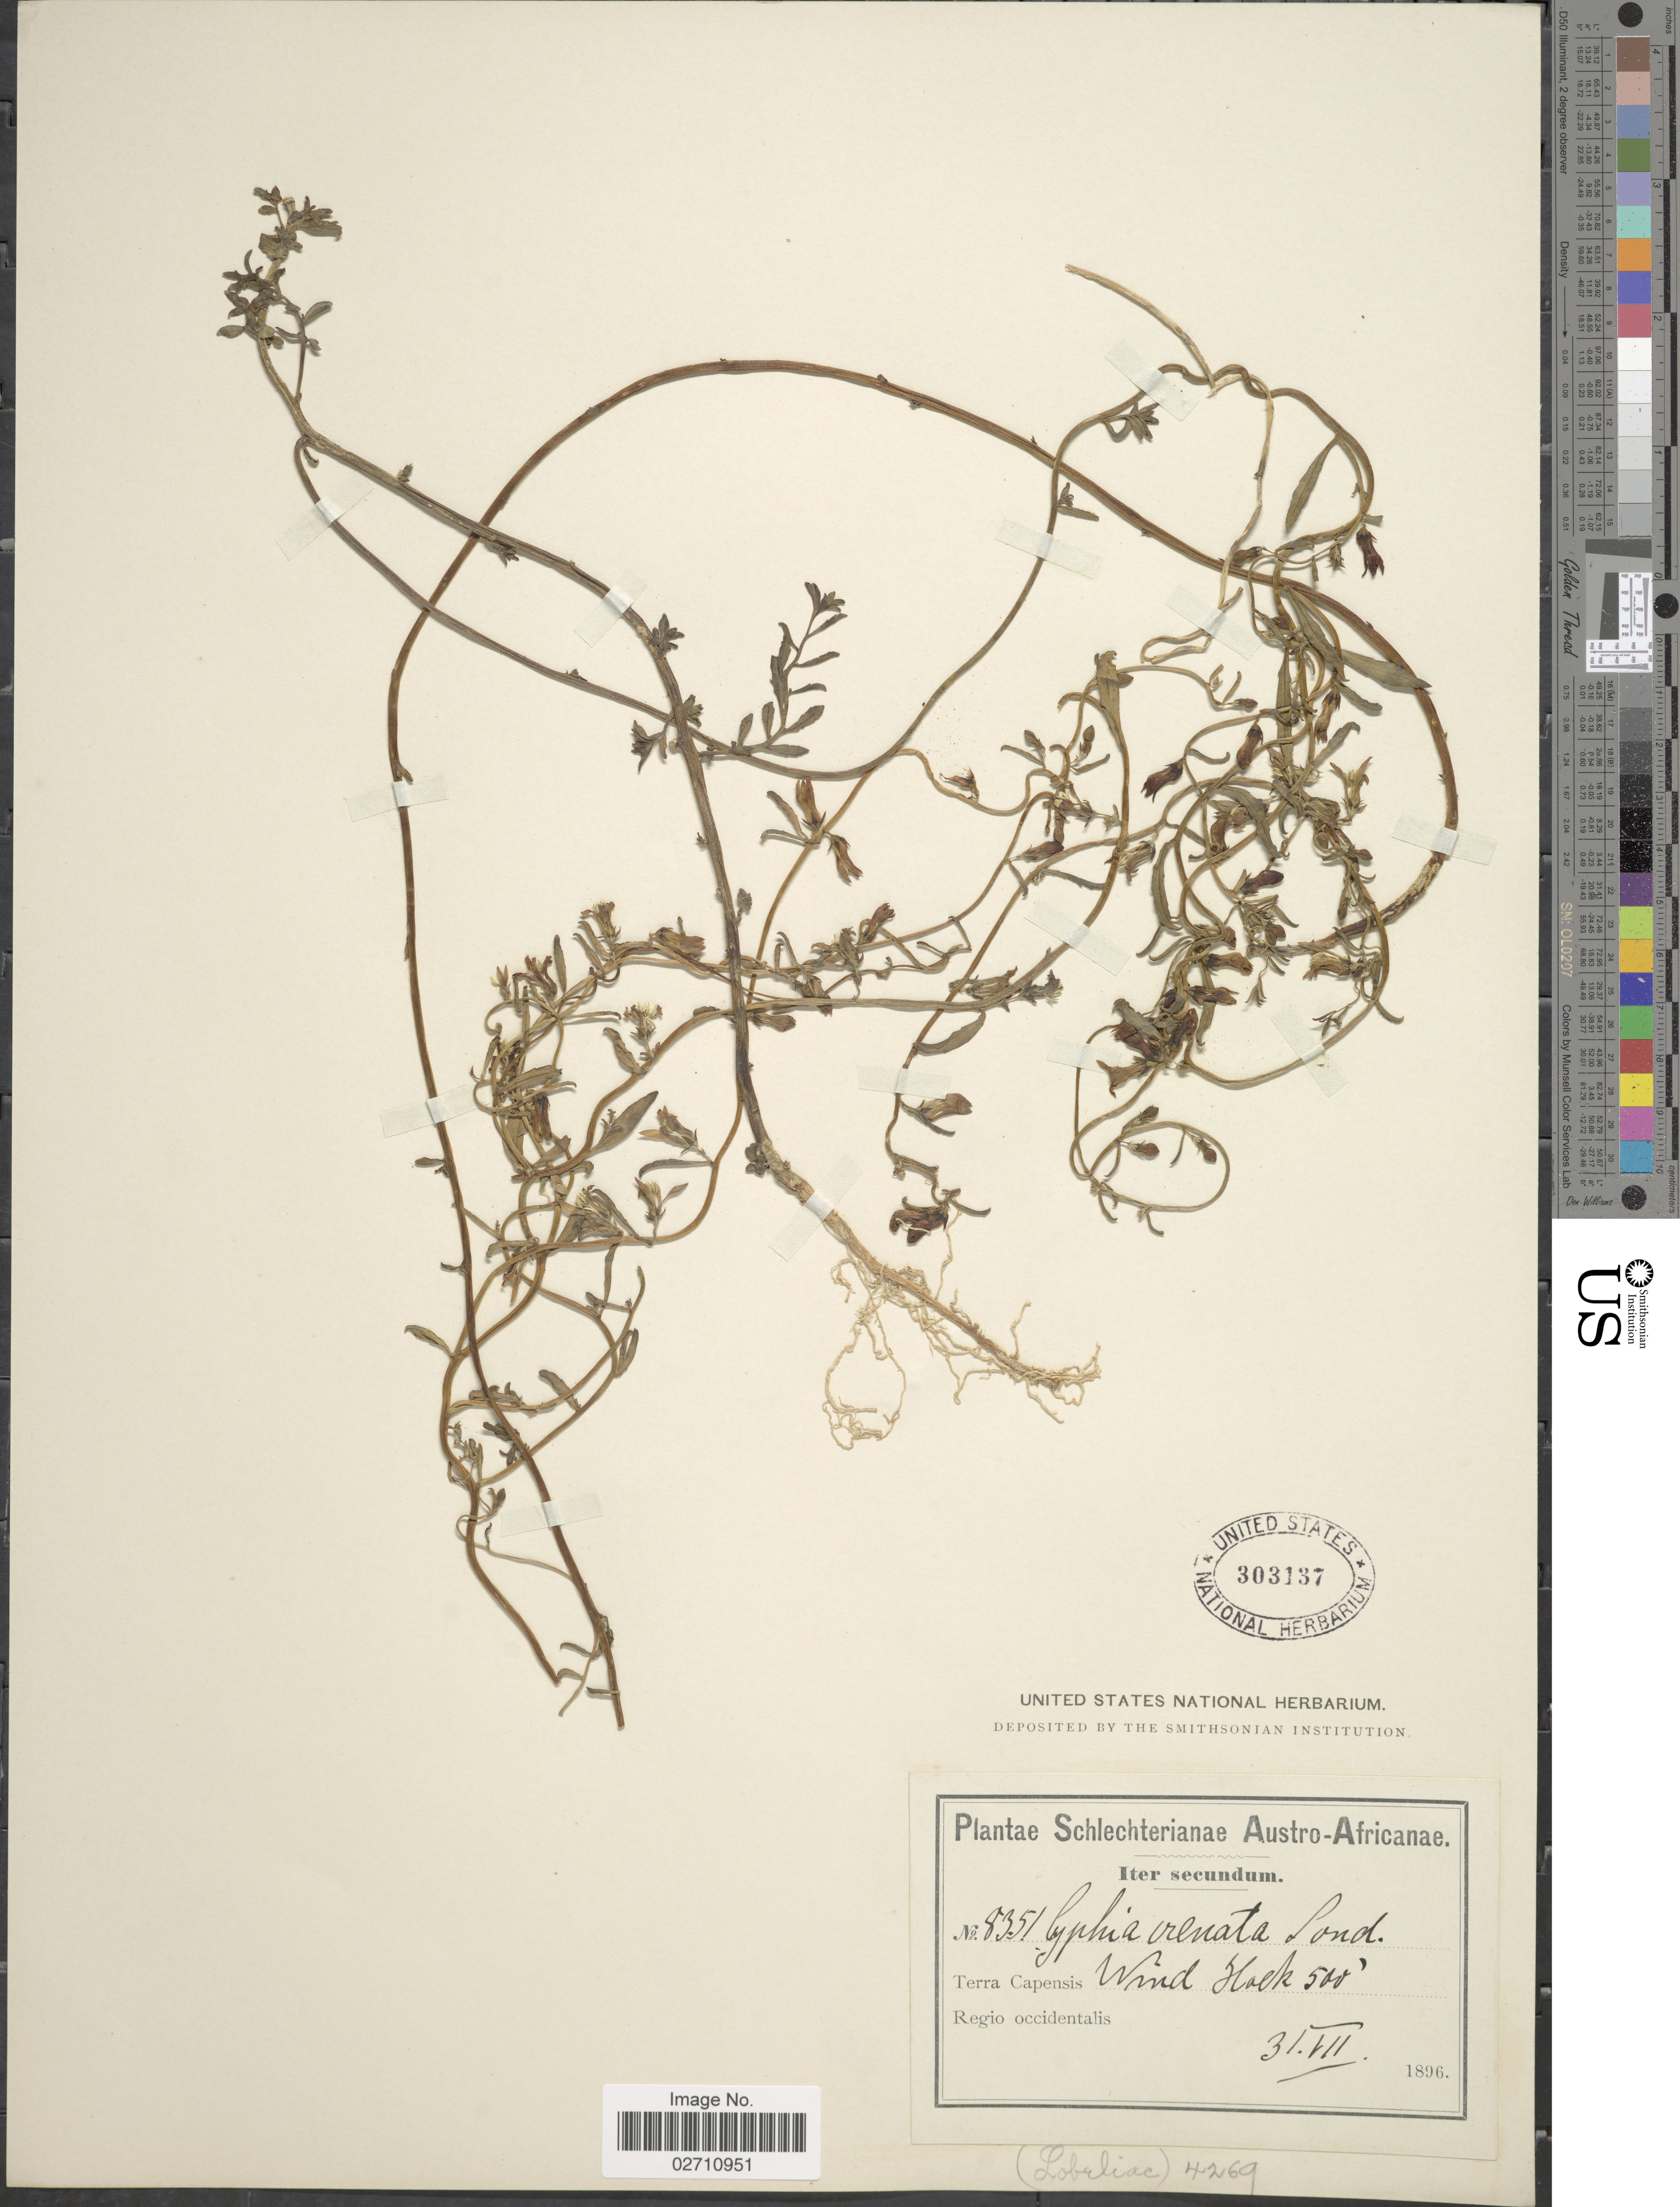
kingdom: Plantae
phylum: Tracheophyta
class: Magnoliopsida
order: Asterales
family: Campanulaceae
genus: Cyphia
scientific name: Cyphia crenata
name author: (Thunb.) C. Presl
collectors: Schlechter, --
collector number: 8351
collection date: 1896-07-31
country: South Africa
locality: Austro-Africanae. Terra Capensis, Wind Hoek, Regio occidentalis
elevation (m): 152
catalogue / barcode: US 303137